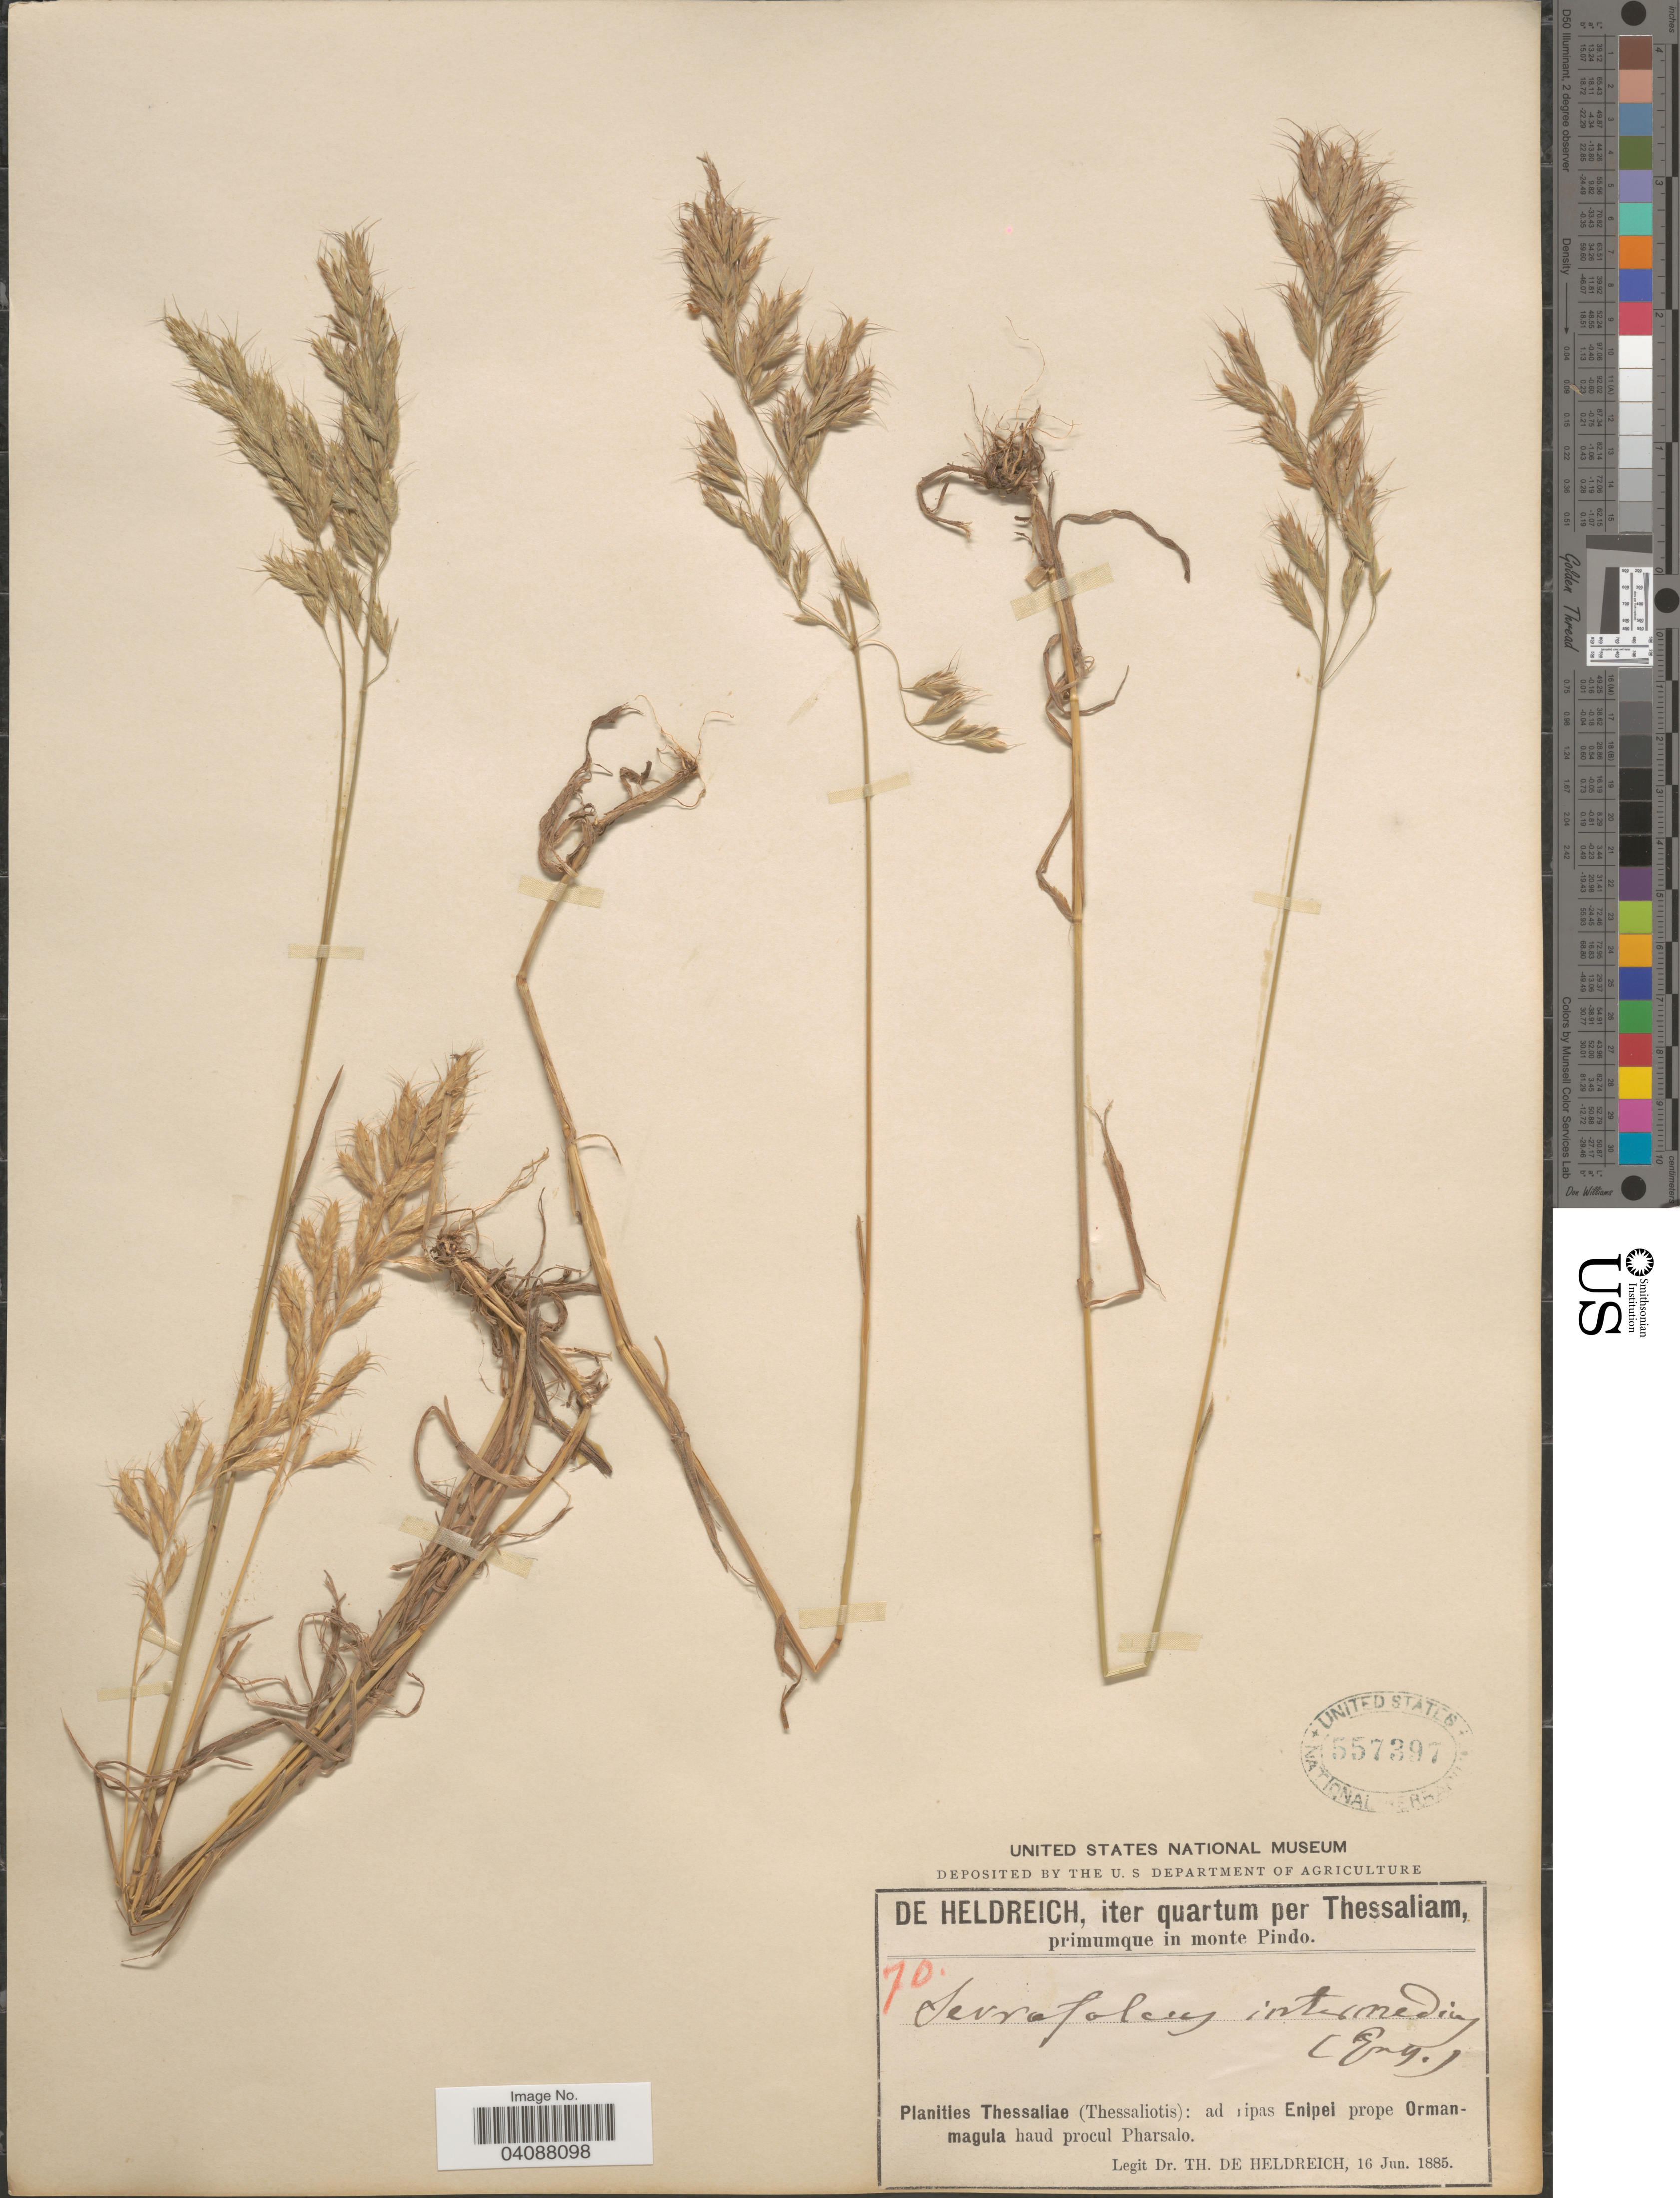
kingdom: Plantae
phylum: Tracheophyta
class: Liliopsida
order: Poales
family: Poaceae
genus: Bromus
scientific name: Bromus intermedius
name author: Gussone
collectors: T. De Heldreich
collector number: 70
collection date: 1885-06-16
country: Greece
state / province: Thessaly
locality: Iter quartum per Thessaliam, primumque in monte Pindo. Planities Thessaliae (Thessaliotis): ad ripas Enipei prope Ormanmagula haud procul Pharsalo.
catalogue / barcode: US 557397